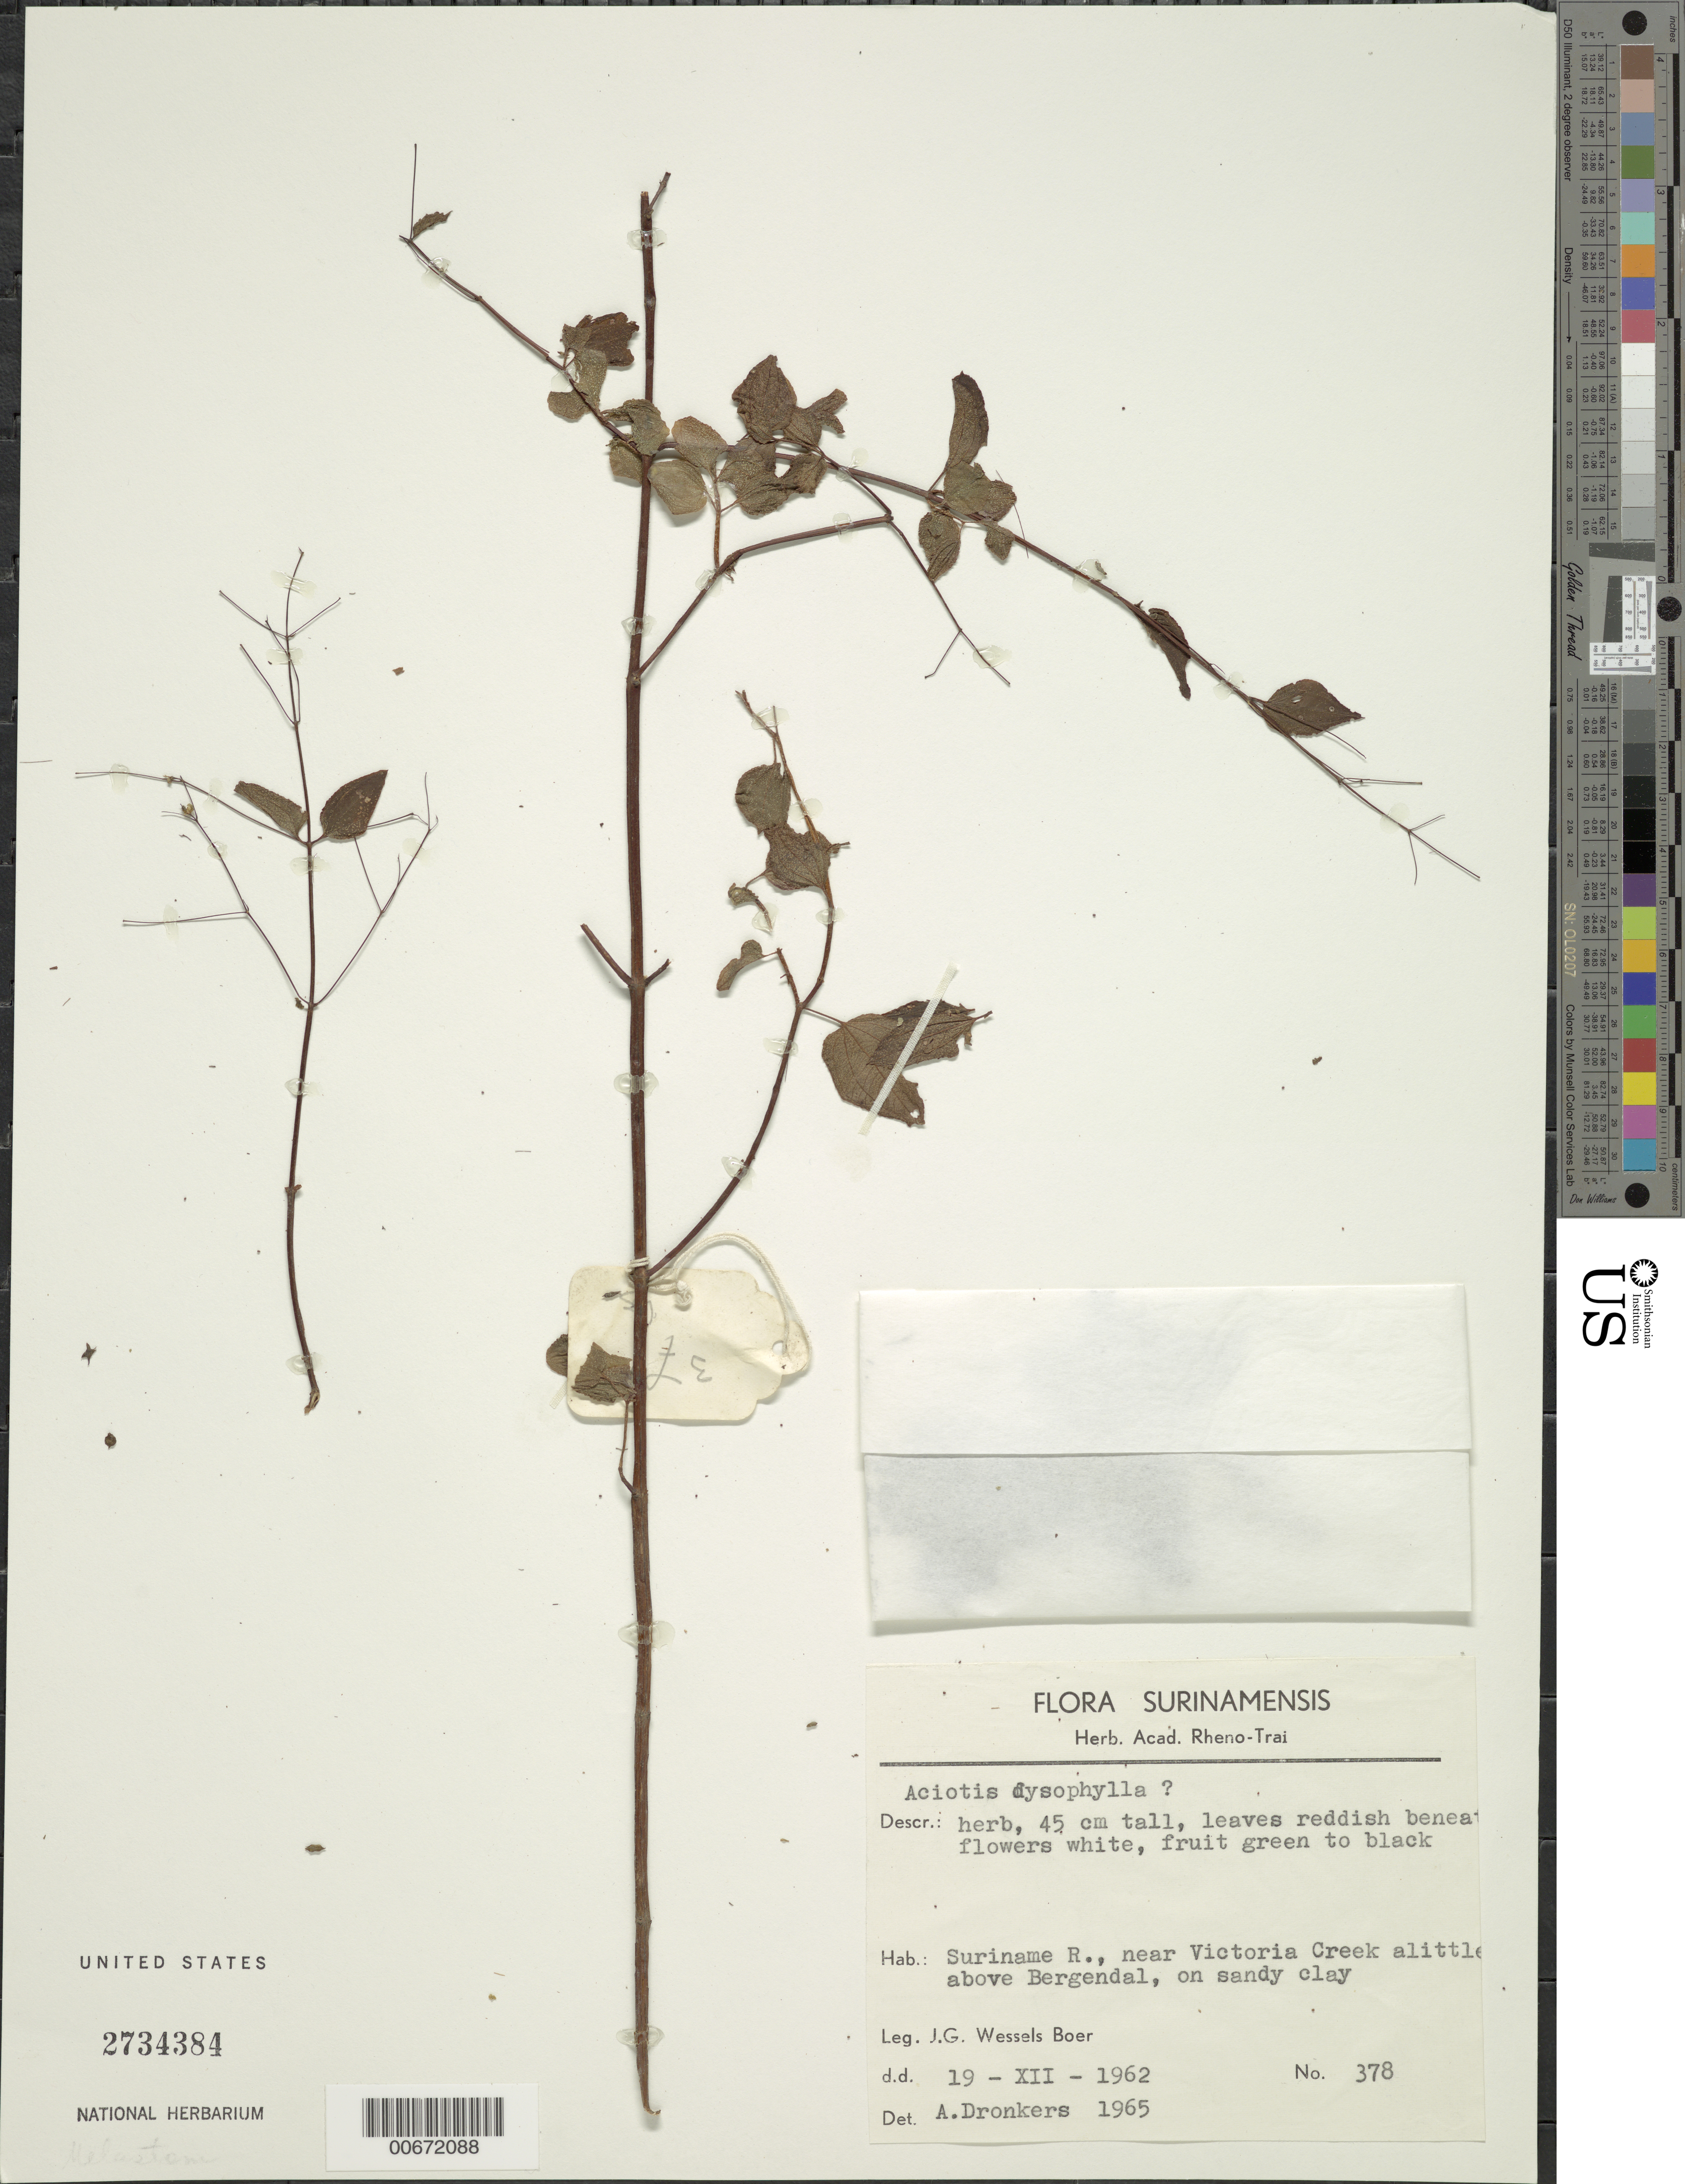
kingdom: Plantae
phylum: Tracheophyta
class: Magnoliopsida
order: Myrtales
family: Melastomataceae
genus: Nepsera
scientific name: Nepsera aquatica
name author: (Aubl.) Naudin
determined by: Nunes da Silva, Diego, (RB), Jardim Botanico do Rio de Janeiro - Herbario (BRAZIL)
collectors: J. G. Wessels Boer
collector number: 378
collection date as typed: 19-Dec-62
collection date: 1962-12-19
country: Suriname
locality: Surinam R., near Victoria Creek, above Bergendal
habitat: Sandy clay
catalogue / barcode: US 2734384